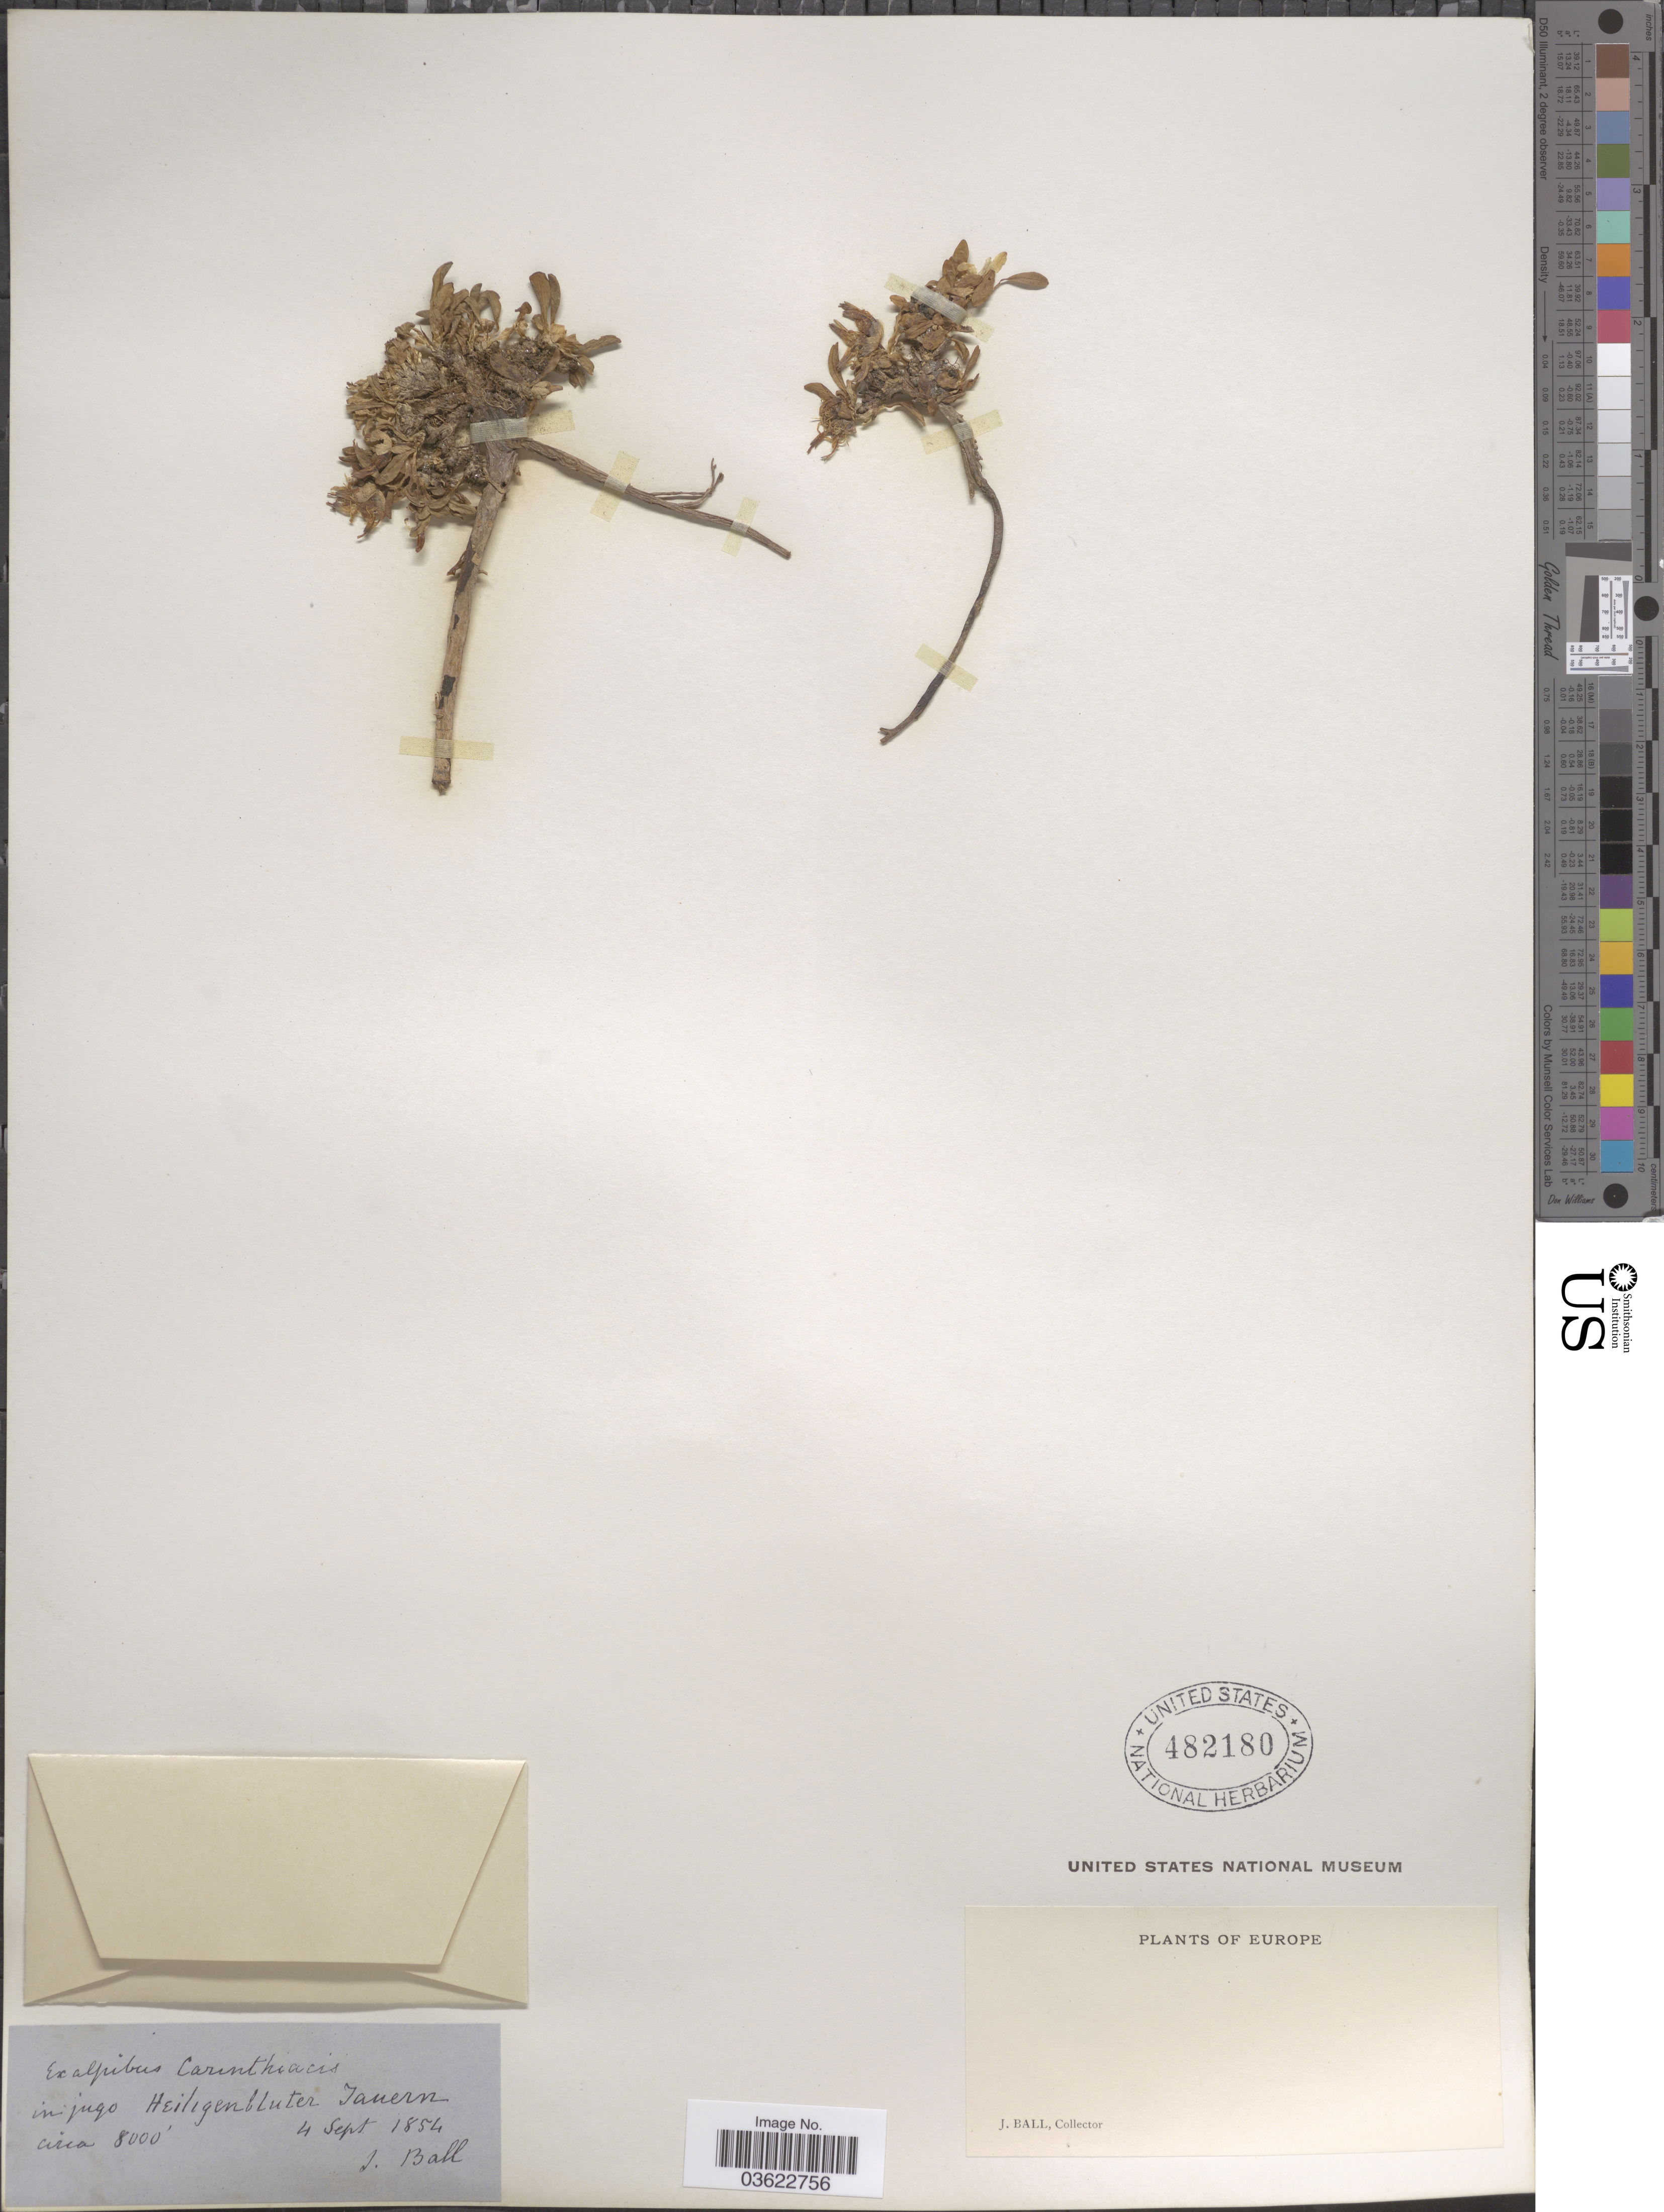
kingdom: Plantae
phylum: Tracheophyta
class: Magnoliopsida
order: Caryophyllales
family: Caryophyllaceae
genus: Arenaria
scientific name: Arenaria sp.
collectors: J. Ball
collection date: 1854-09-04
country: Austria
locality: Ex alpibus Carinthiacis in jugo Heiligenbluter Tauern. Europe.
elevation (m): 2438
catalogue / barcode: US 482180